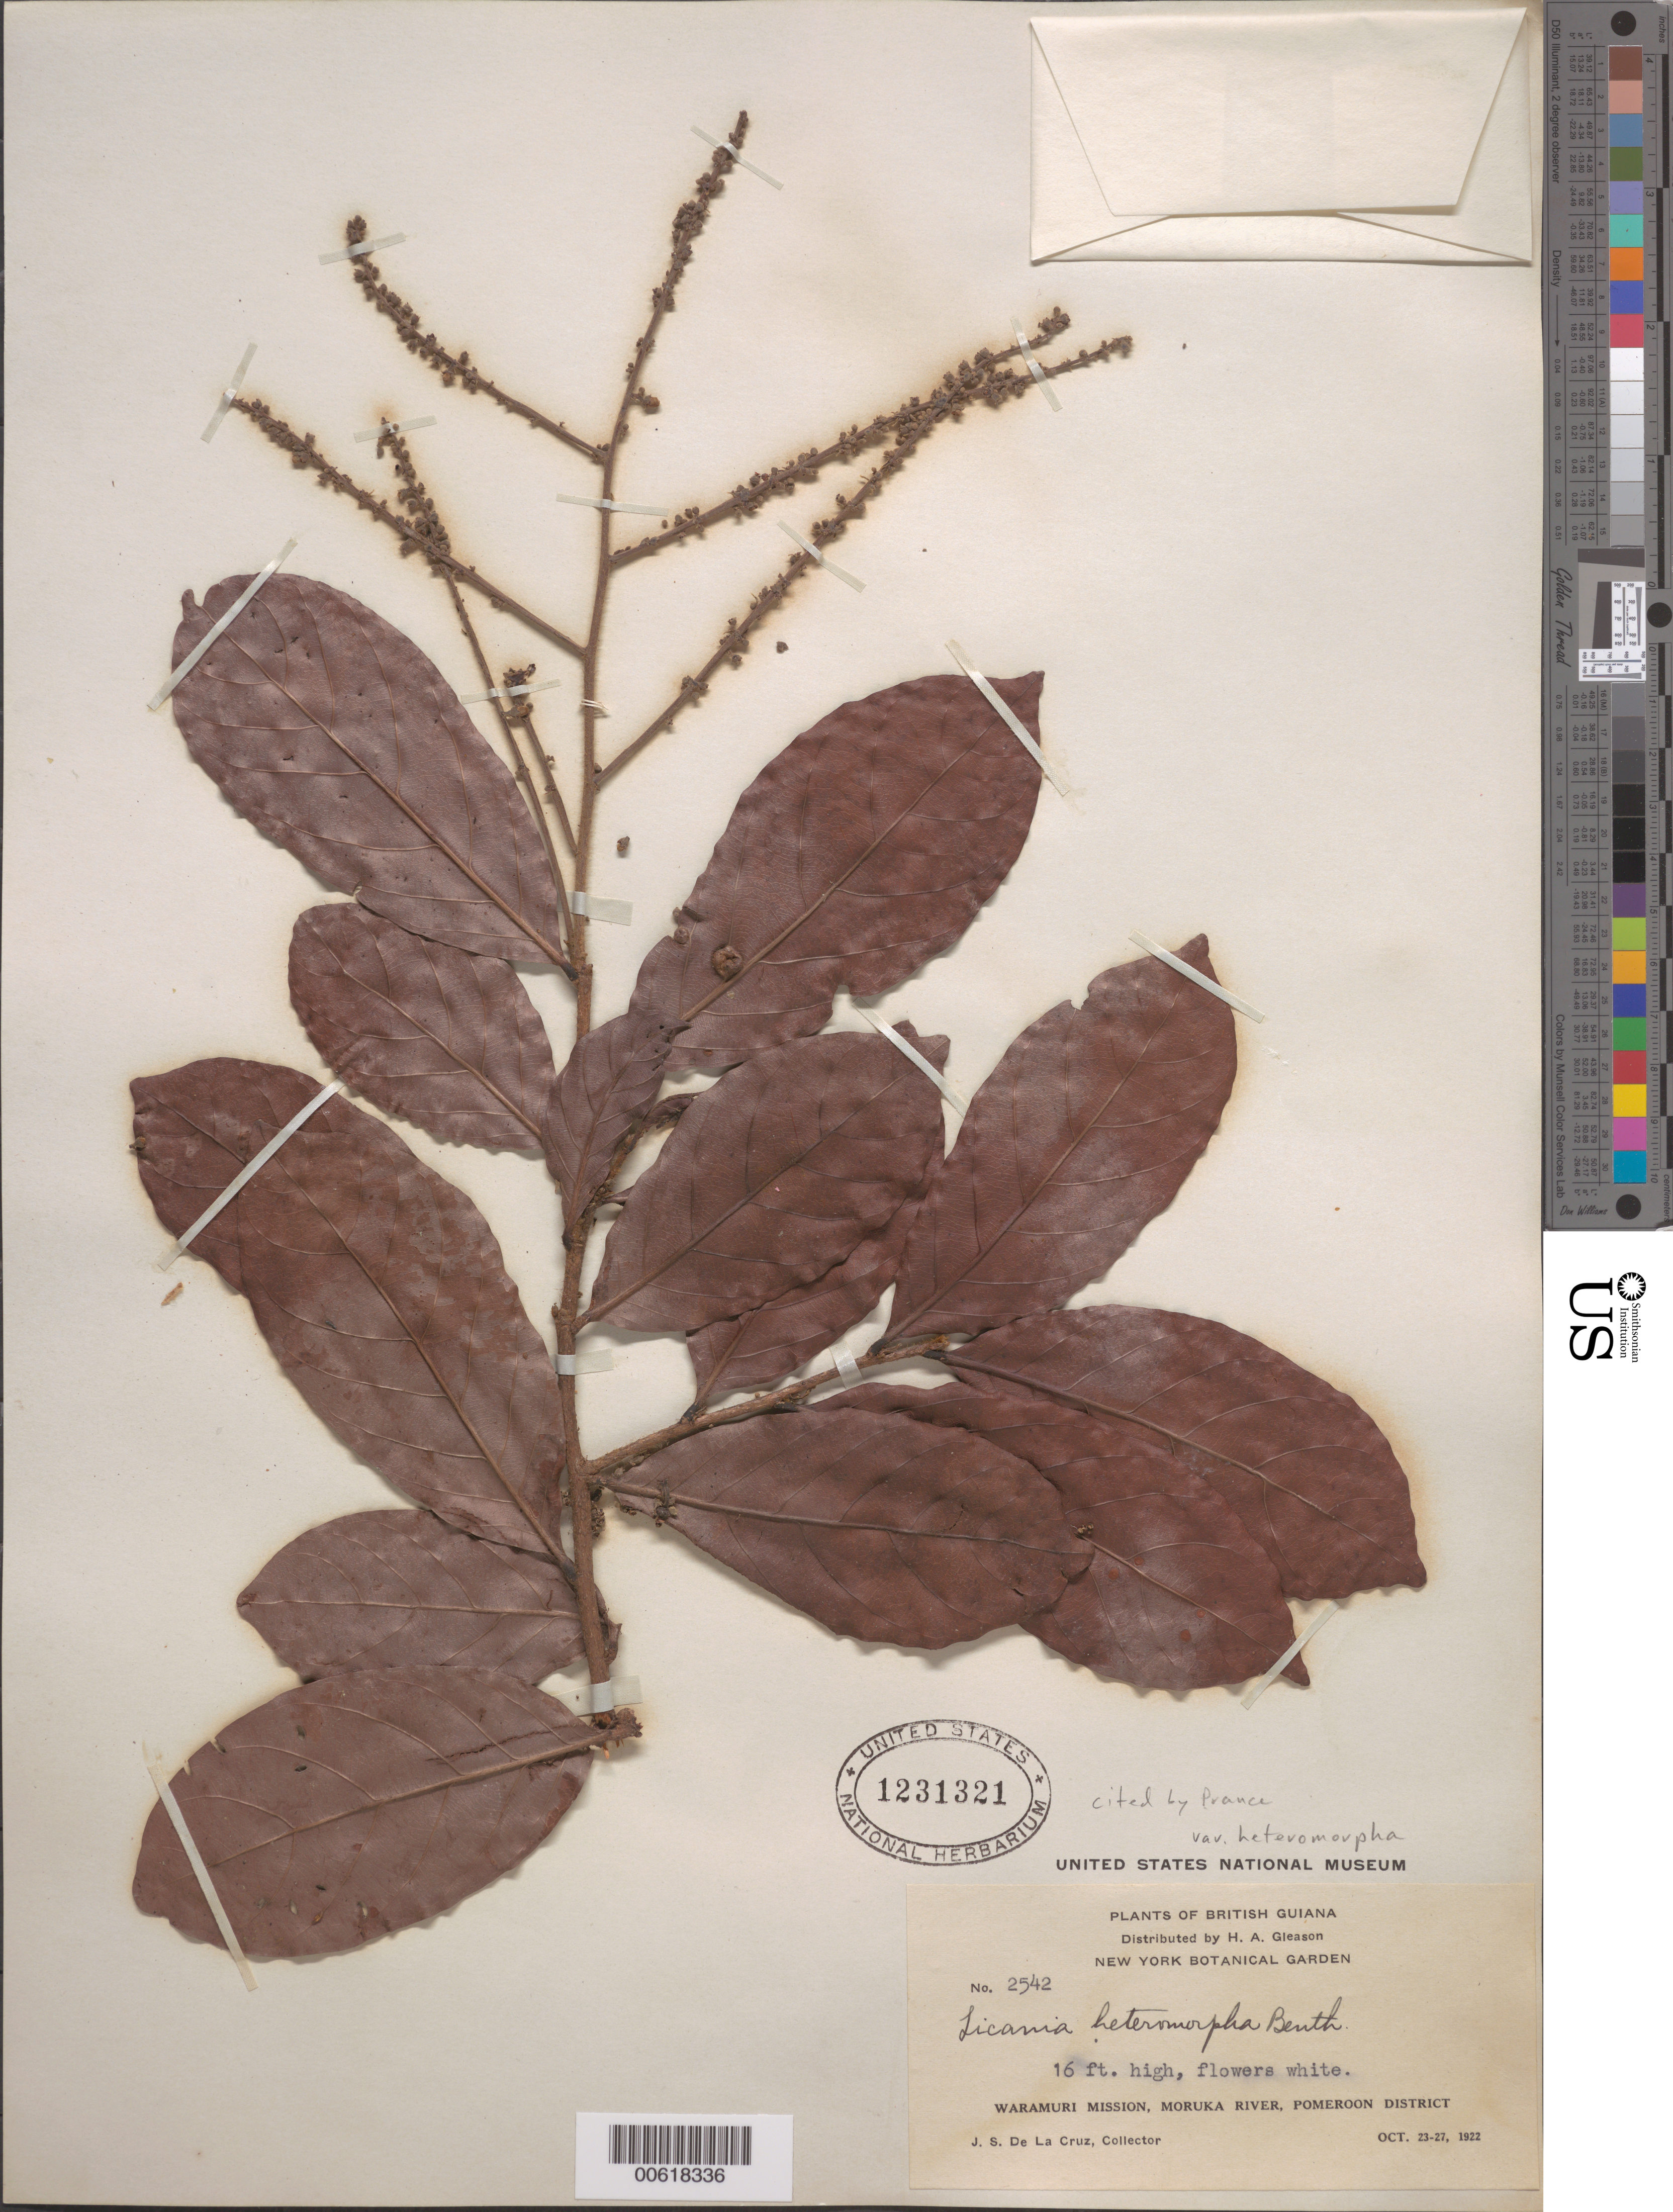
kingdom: Plantae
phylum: Tracheophyta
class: Magnoliopsida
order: Malpighiales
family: Chrysobalanaceae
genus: Hymenopus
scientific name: Hymenopus heteromorphus var. heteromorphus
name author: (Benth.) Sothers & Prance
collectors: J. S. de la Cruz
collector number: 2542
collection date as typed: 23-Oct-22 to 27-Oct-22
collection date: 1922-10-23/1922-10-27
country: Guyana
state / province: Pomeroon-Supenaam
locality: Waramuri Mission, Moruka R., Pomeroon Dist.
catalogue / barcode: US 1231321